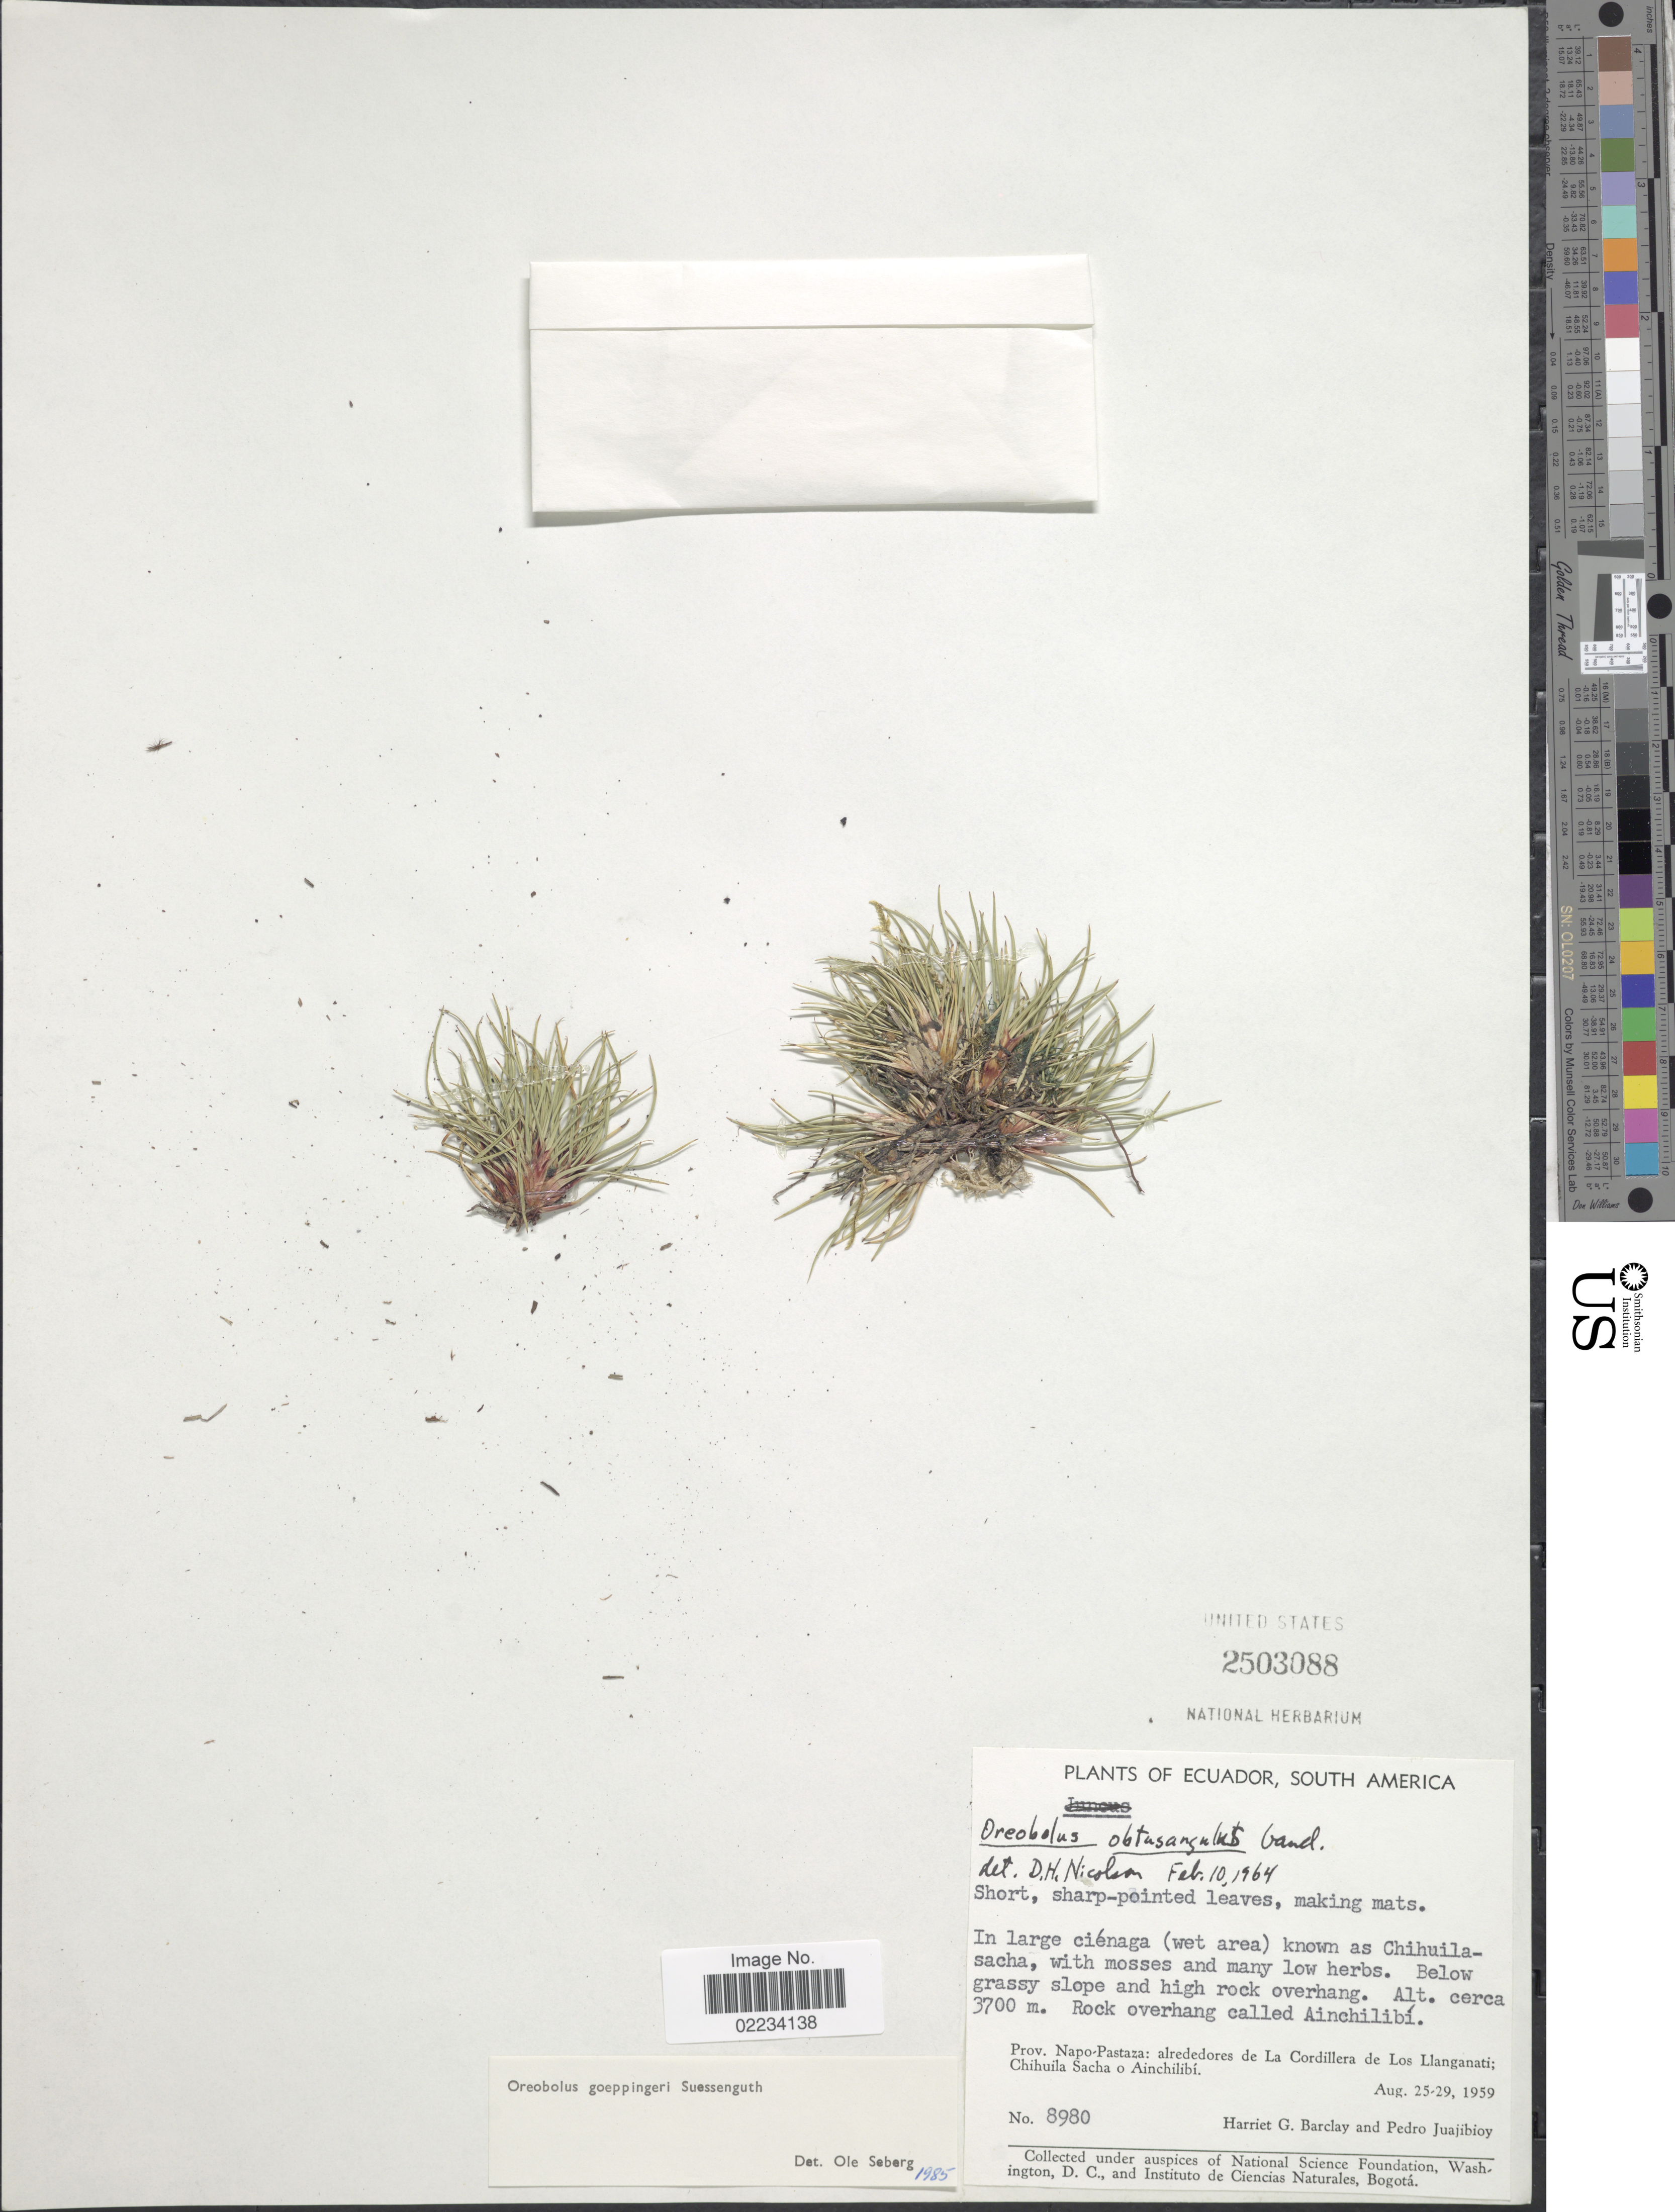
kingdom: Plantae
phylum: Tracheophyta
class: Liliopsida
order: Poales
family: Cyperaceae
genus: Oreobolus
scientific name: Oreobolus goeppingeri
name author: Suess.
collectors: H. G. Barclay & P. Juajibioy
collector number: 8980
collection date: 1959-08-25/1959-08-29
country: Ecuador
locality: Rock overhang called Ainchilibí, Prov. Napo-Pastaza: alrededores de La Cordillera de Los Llanganati; Chihuila Sacha o Anchilibí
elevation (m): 3700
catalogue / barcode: US 2503088